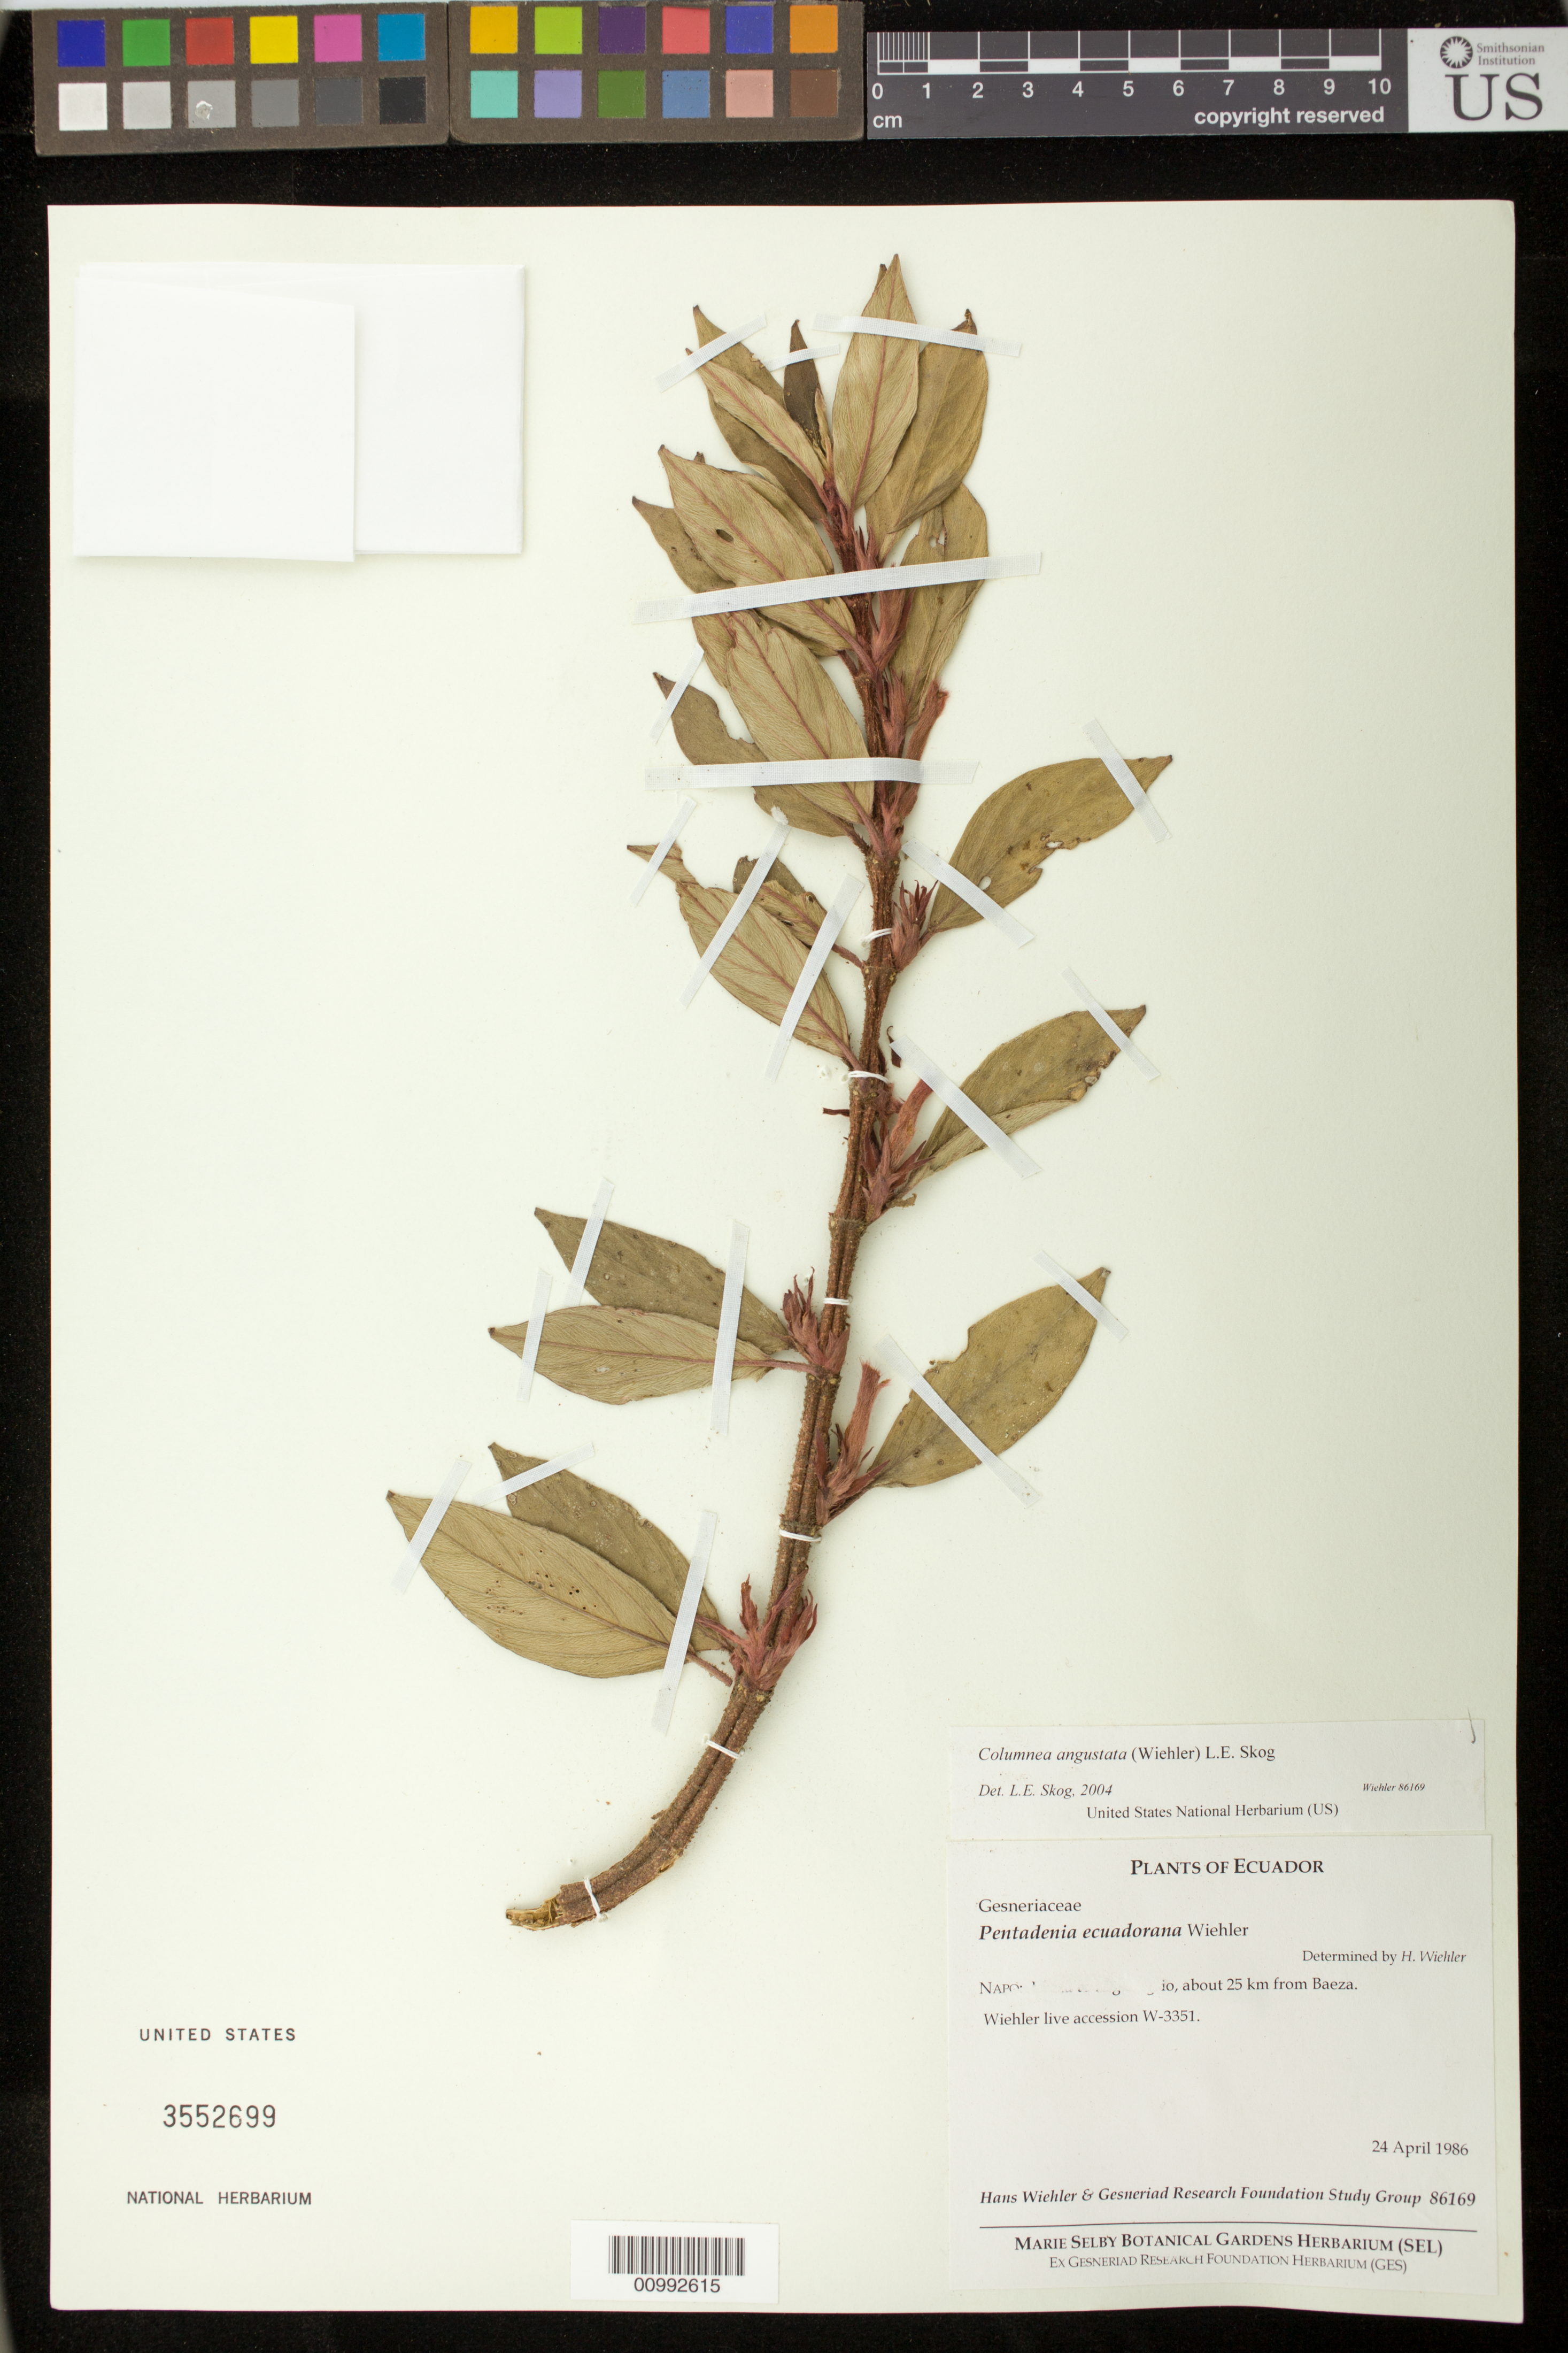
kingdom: Plantae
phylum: Tracheophyta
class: Magnoliopsida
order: Lamiales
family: Gesneriaceae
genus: Columnea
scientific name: Columnea angustata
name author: (Wiehler) L.E. Skog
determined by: Skog, Laurence E.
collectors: H. J. Wiehler & GRF Study Group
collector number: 86169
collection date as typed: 24 Apr 1986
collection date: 1986-04-24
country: Ecuador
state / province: Napo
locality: Napo: Baeza to Lago Agrio, about 25 km from Baeza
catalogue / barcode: US 3552699